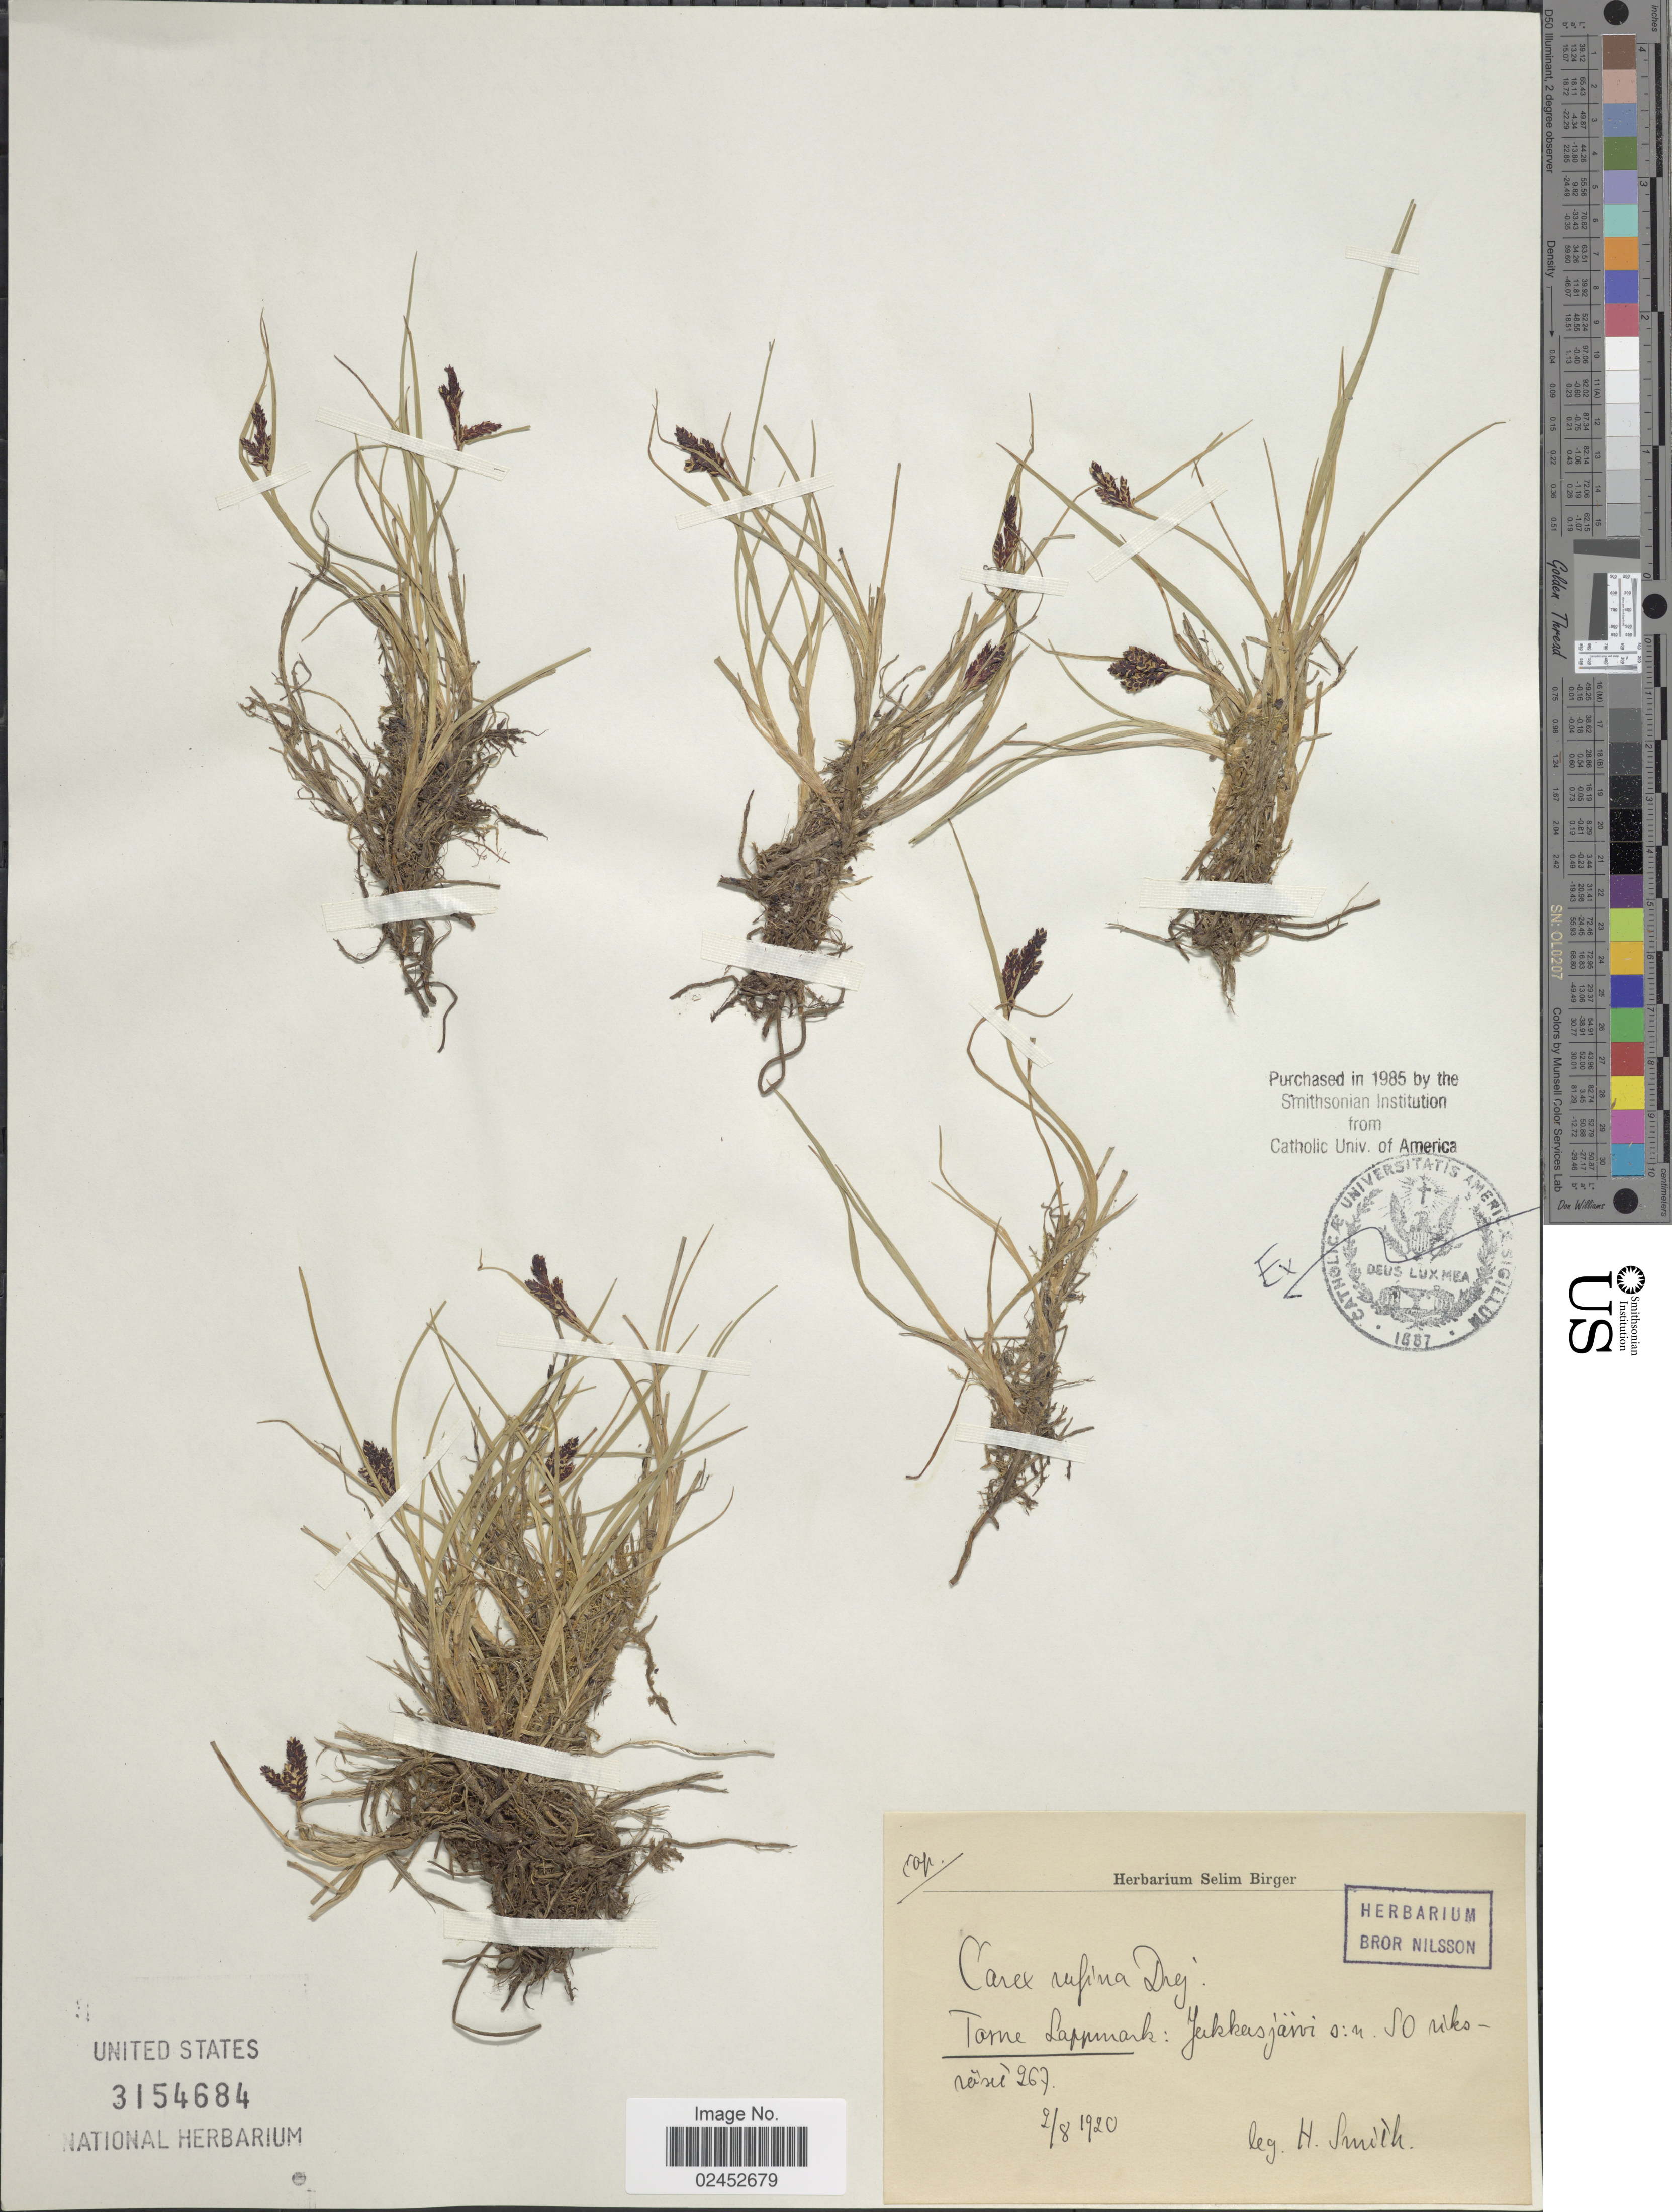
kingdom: Plantae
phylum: Tracheophyta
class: Liliopsida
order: Poales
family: Cyperaceae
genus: Carex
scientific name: Carex rufina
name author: Drejer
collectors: H. Smith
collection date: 1920-08-02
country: Sweden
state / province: Norrbotten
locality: Torne Lappmark: Jukkasjarvi s:n, SO riksvasee 267. [interpreted]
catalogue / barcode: US 3154684